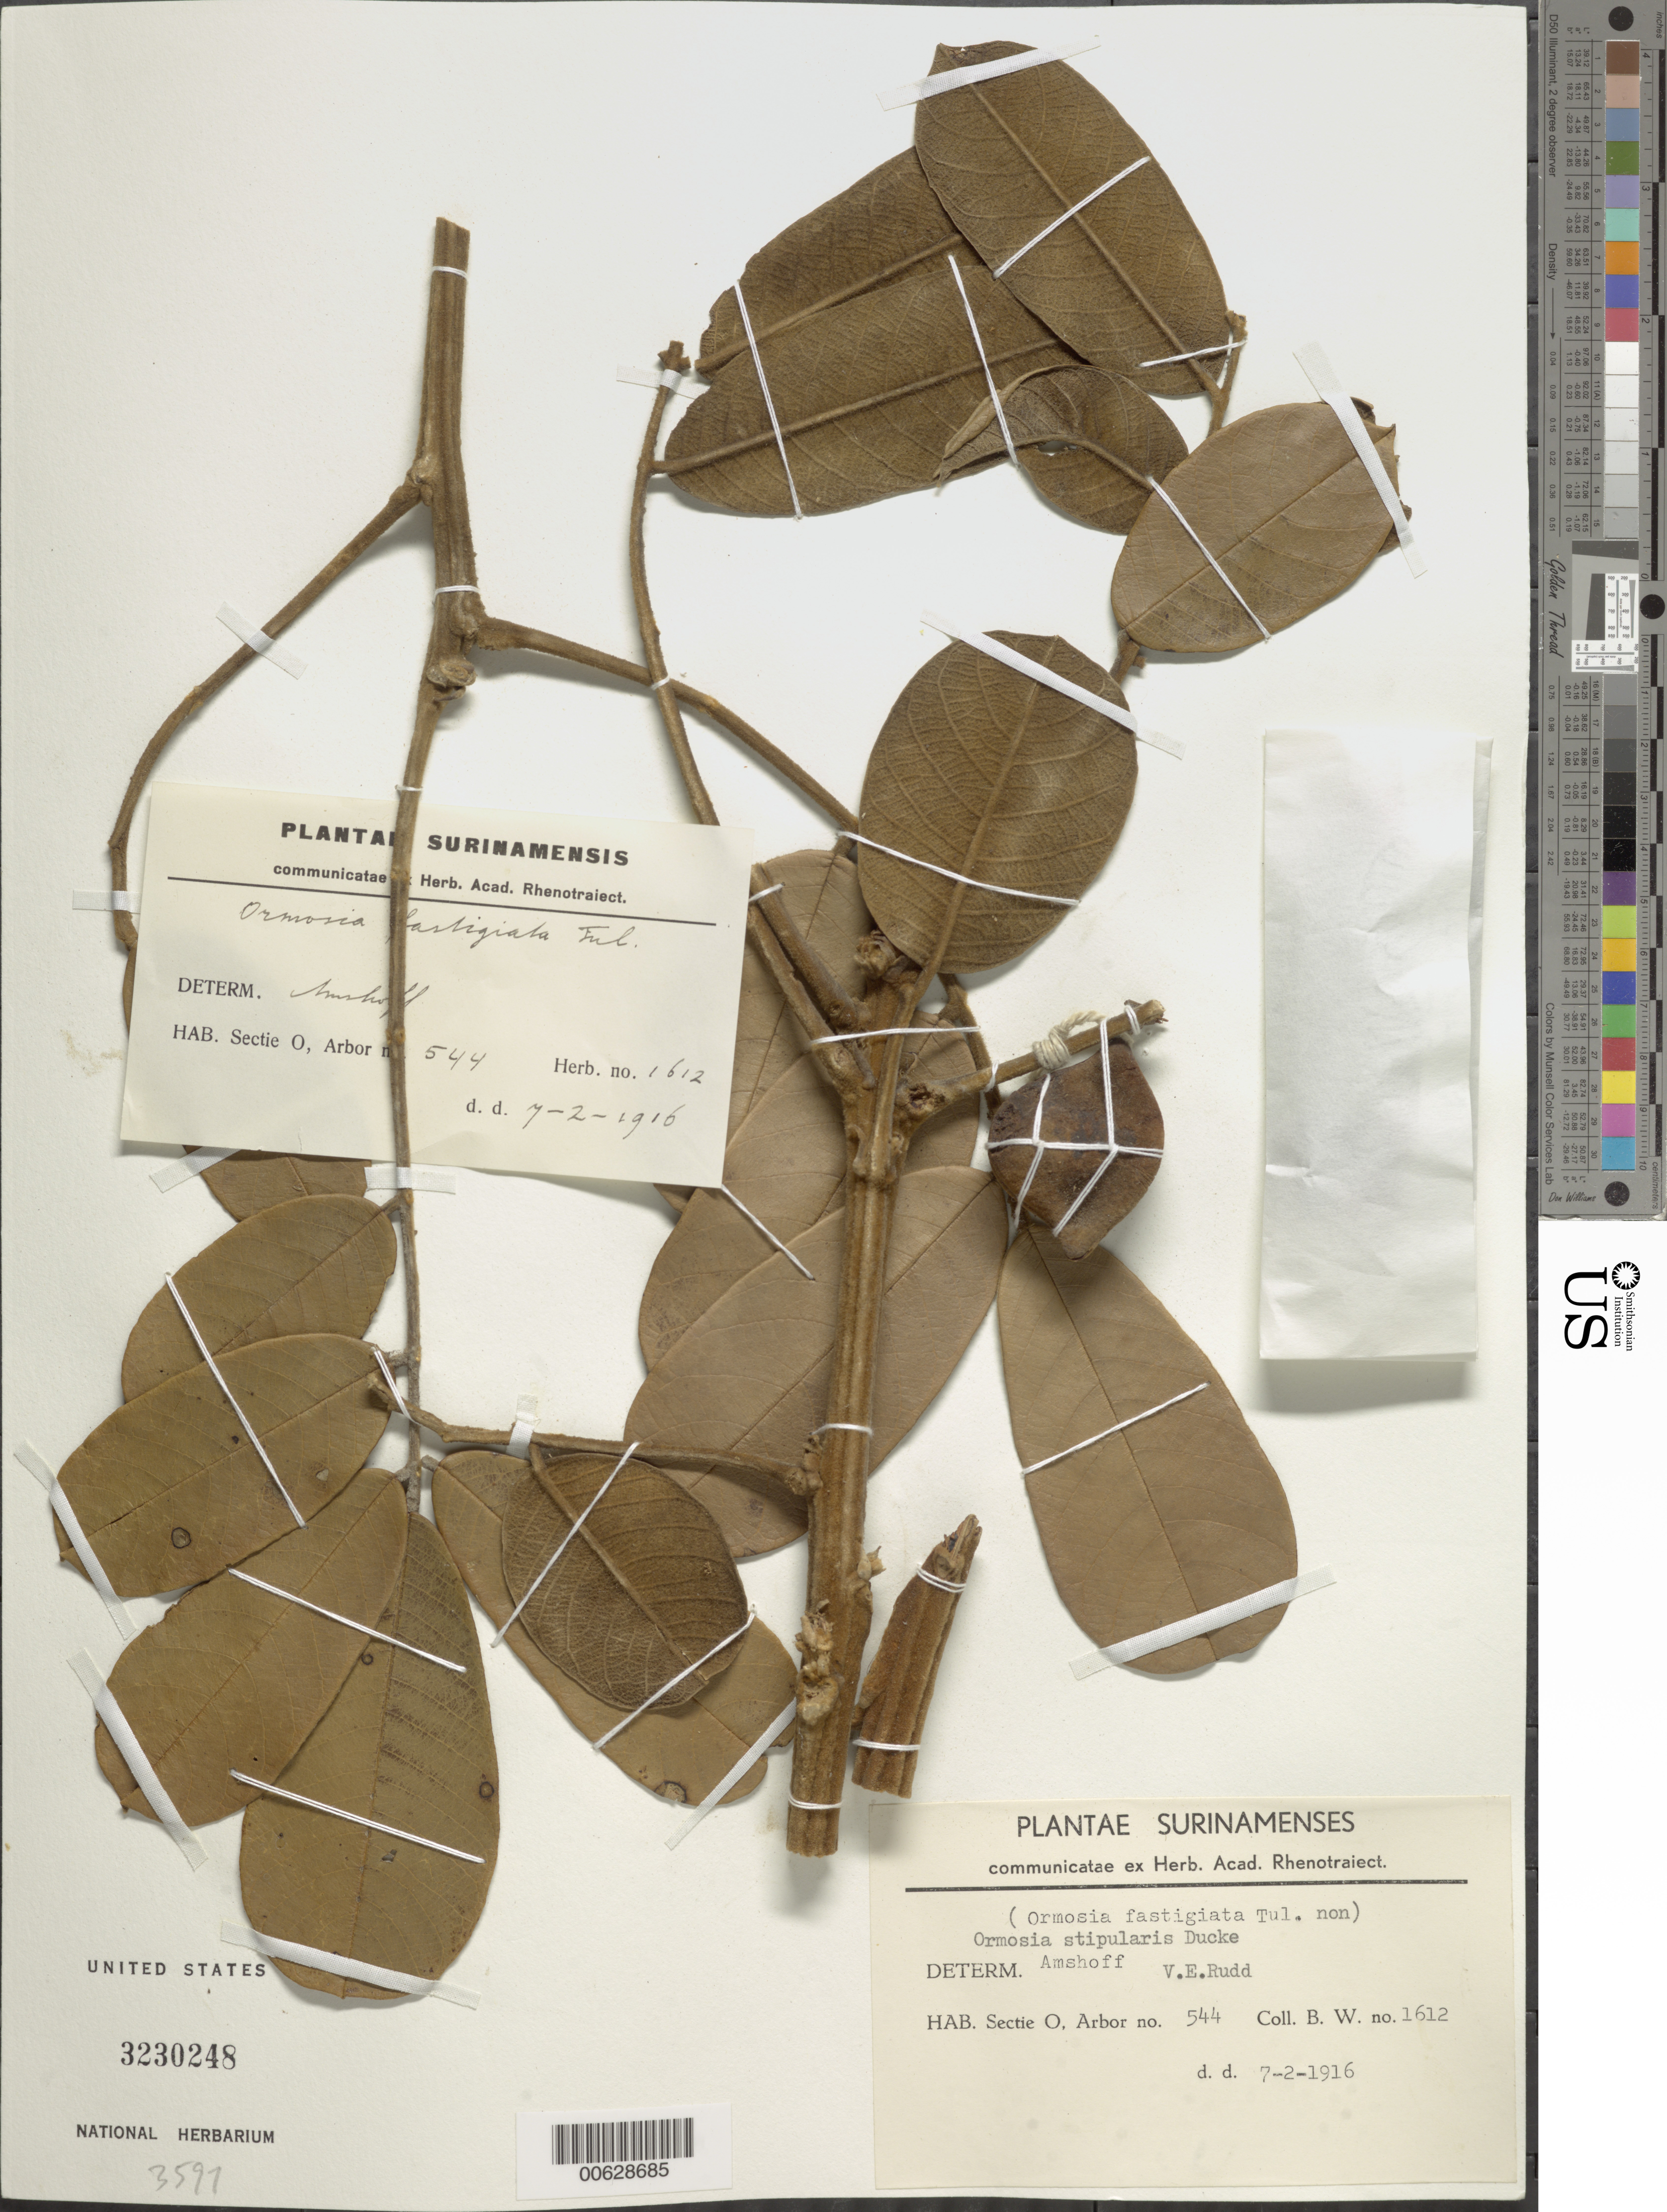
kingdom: Plantae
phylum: Tracheophyta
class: Magnoliopsida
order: Fabales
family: Fabaceae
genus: Ormosia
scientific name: Ormosia fastigiata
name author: Tul.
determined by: Amshoff, G. J. H.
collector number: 1612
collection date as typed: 7-Feb-16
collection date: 1916-02-07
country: Suriname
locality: Sectie O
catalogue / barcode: US 3230248